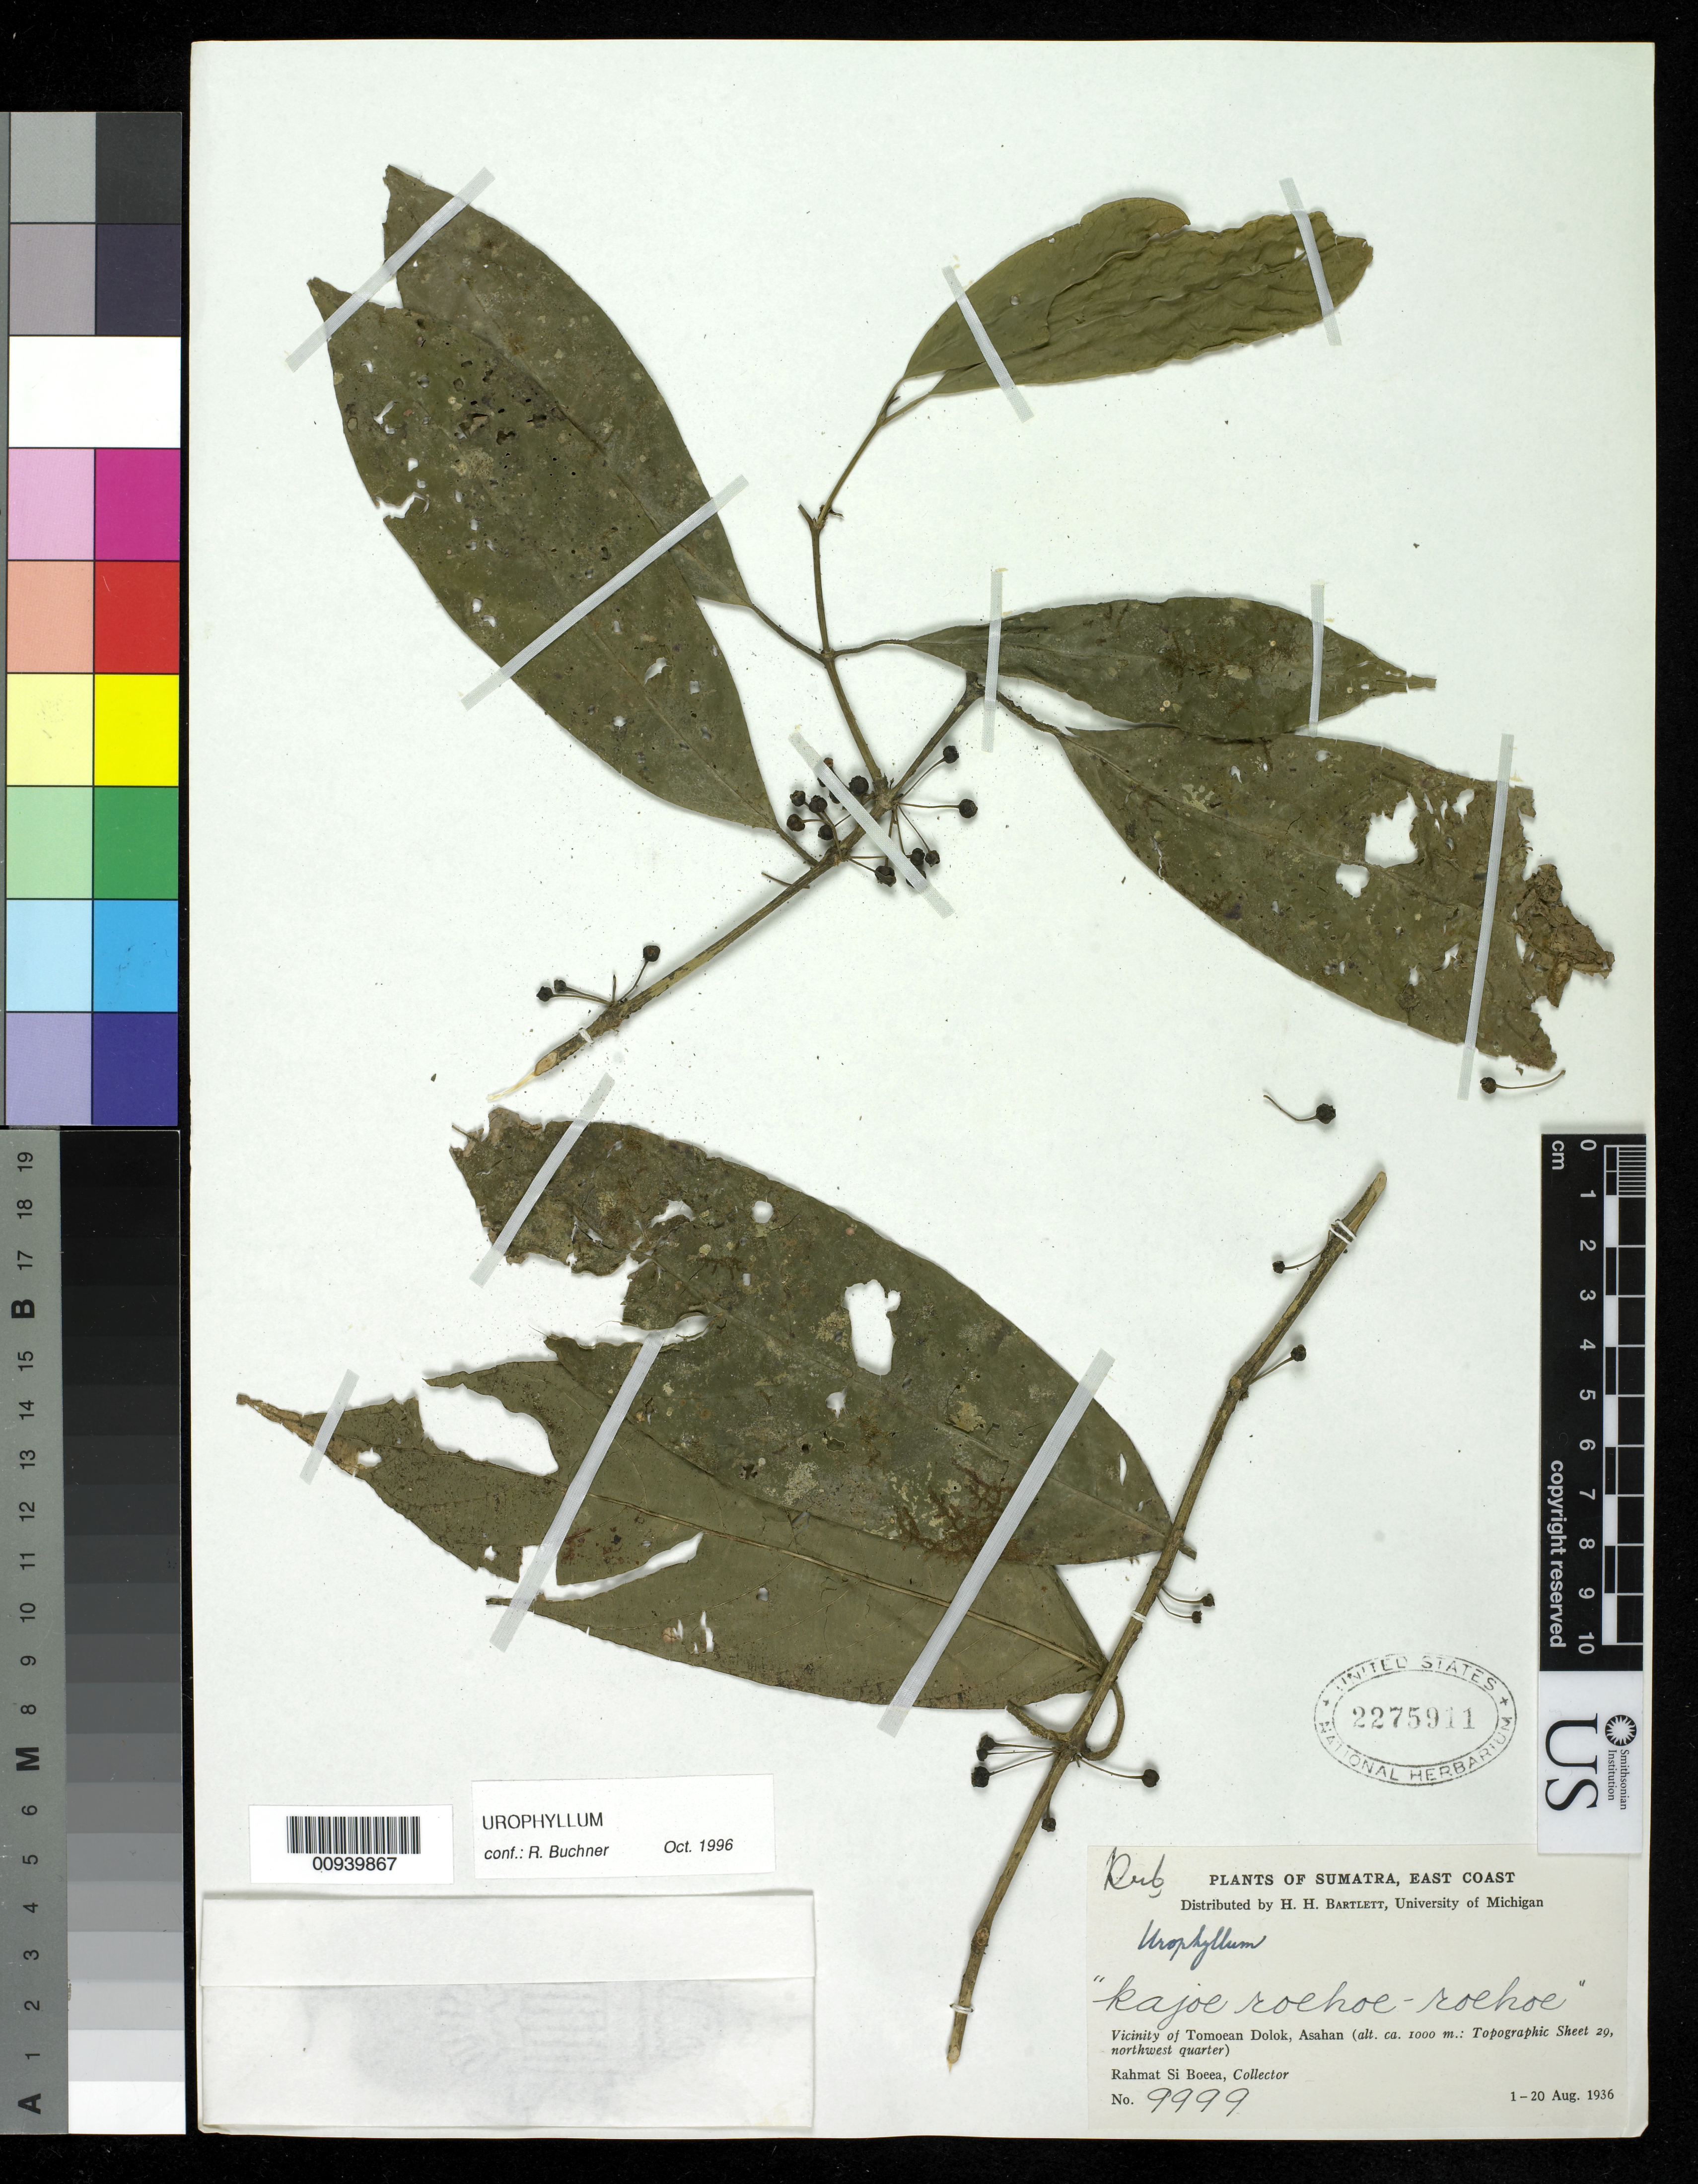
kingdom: Plantae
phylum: Tracheophyta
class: Magnoliopsida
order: Gentianales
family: Rubiaceae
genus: Urophyllum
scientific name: Urophyllum sp.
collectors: Rahmat Si Boeea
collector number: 9999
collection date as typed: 01 Aug 1936 to 20 Aug 1936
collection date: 1936-08-01/1936-08-20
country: Indonesia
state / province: Sumatra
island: Sumatra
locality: vicinity of Tomoean Dolok, Asahan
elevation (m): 1000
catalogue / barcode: US 2275911